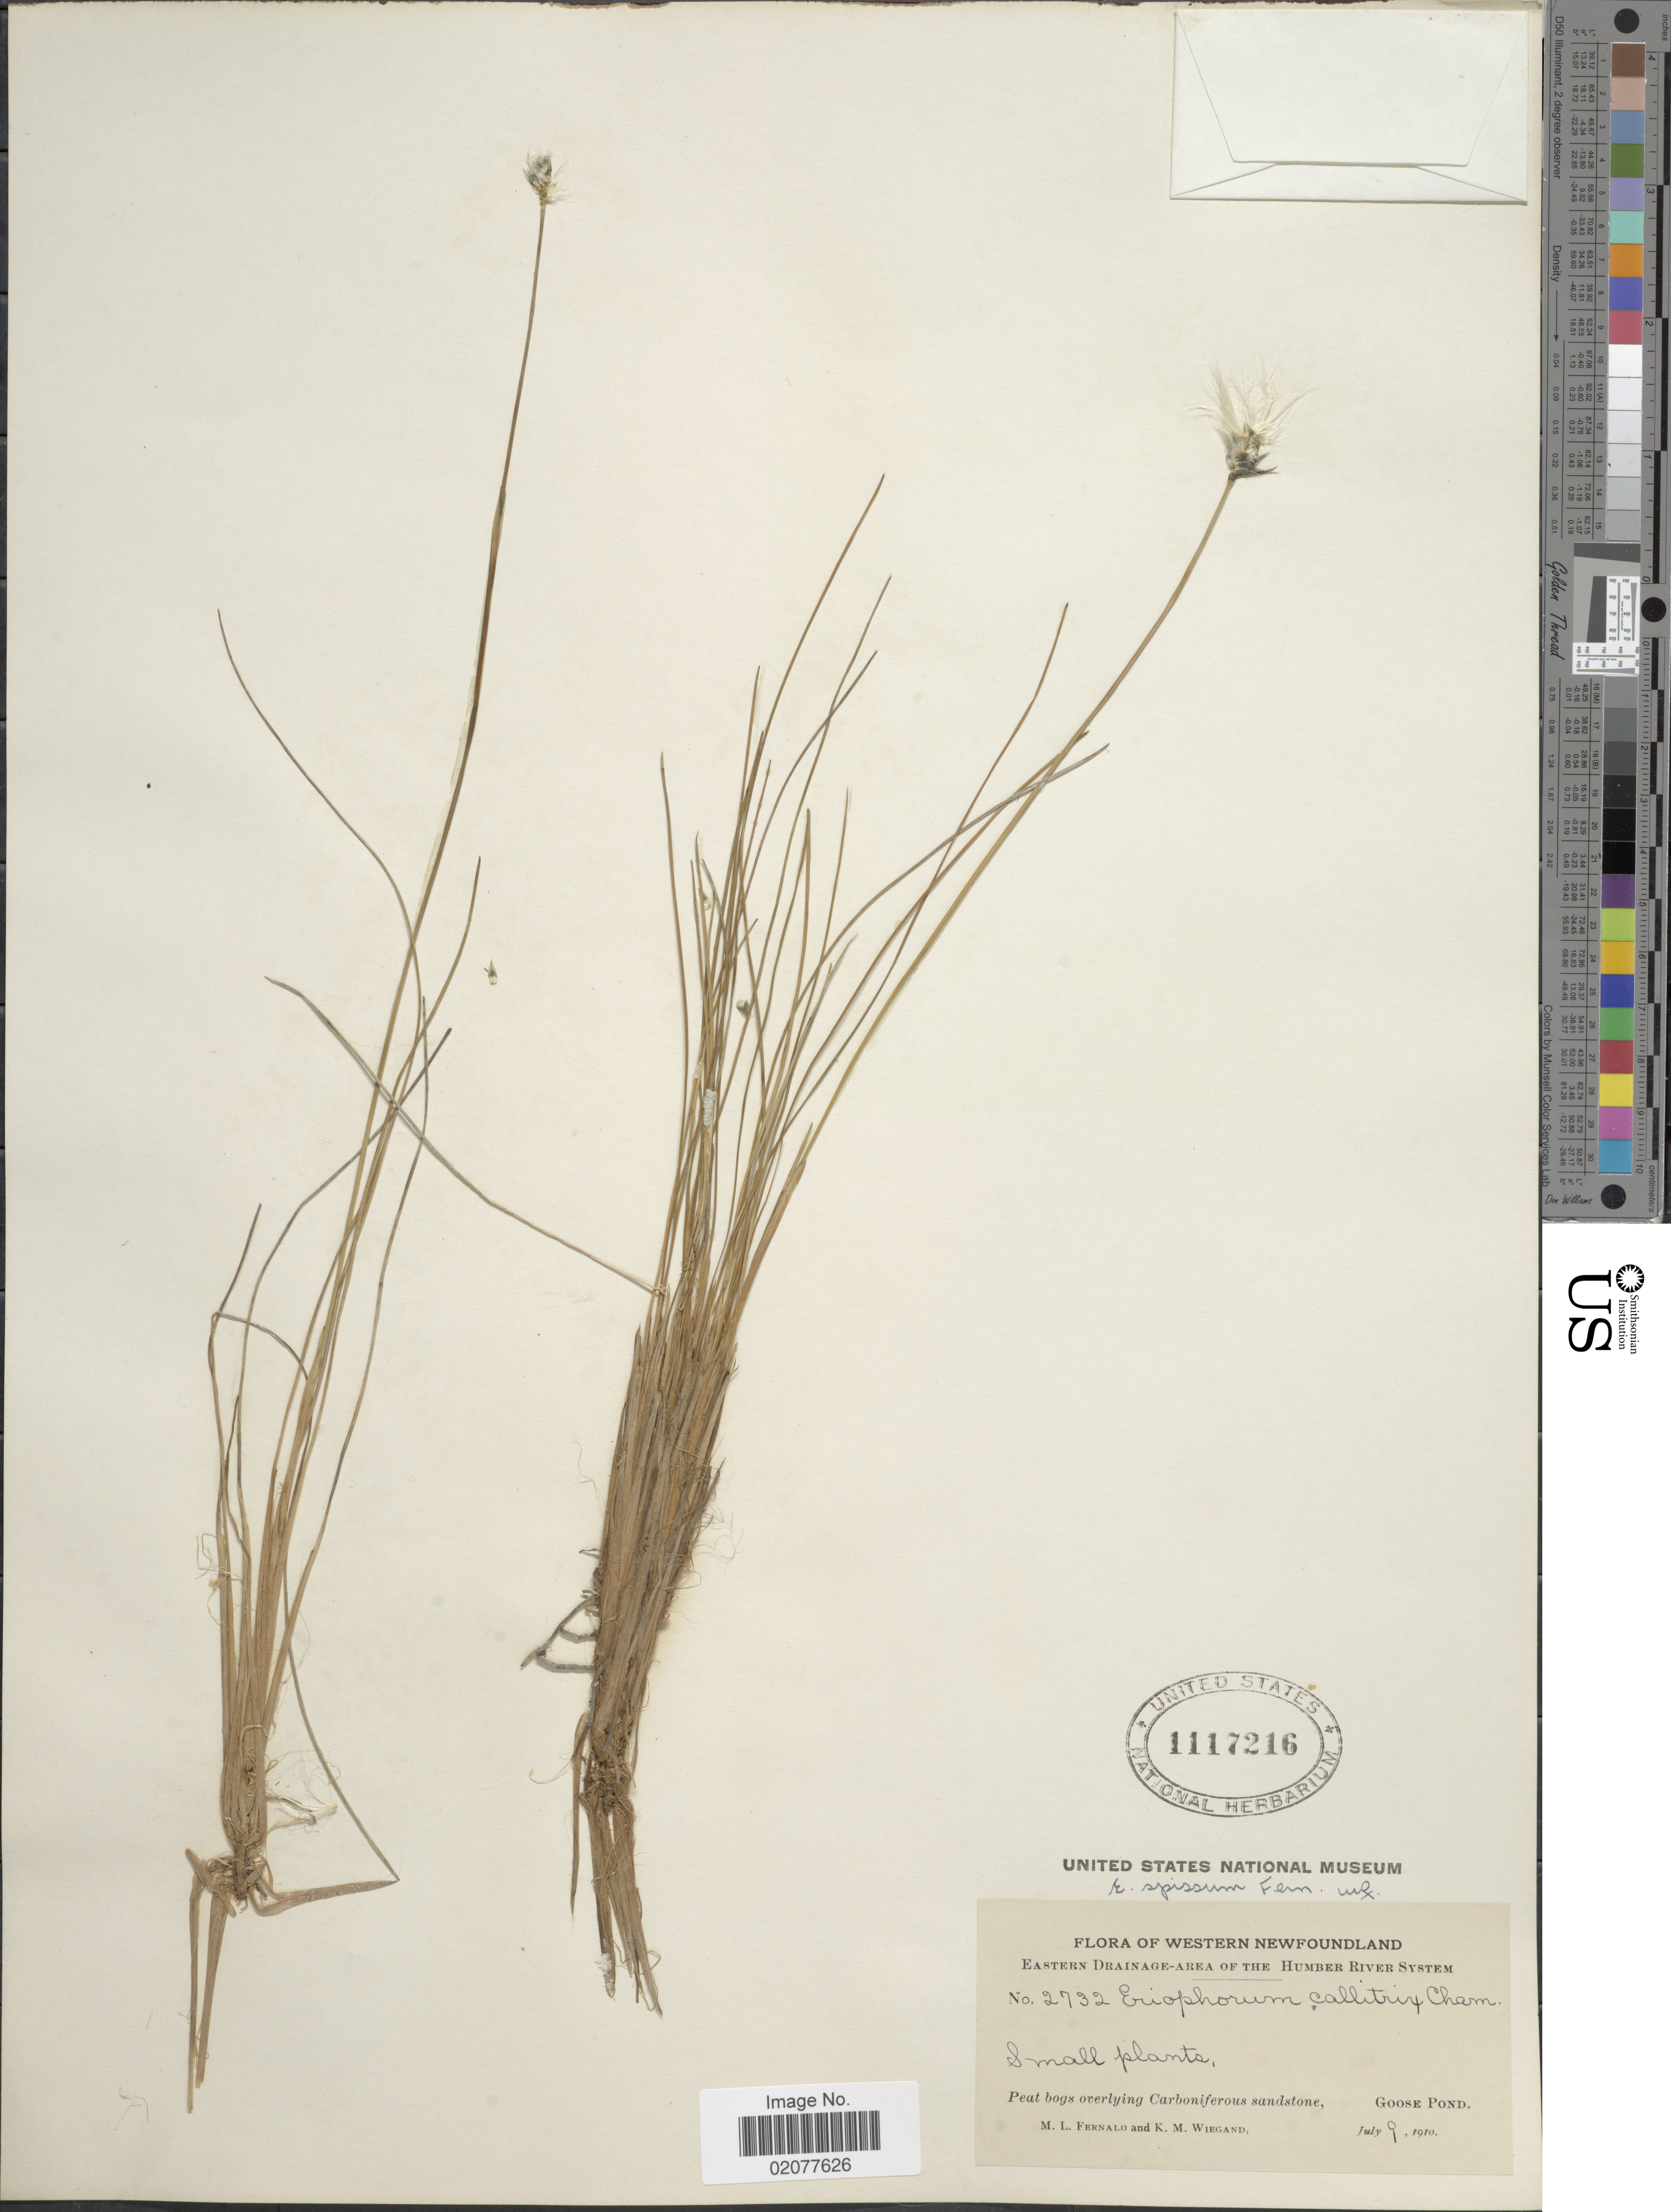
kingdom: Plantae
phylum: Tracheophyta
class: Liliopsida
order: Poales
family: Cyperaceae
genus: Eriophorum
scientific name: Eriophorum spissum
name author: Fernald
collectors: M. L. Fernald & K. M. Wiegand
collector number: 2732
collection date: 1910-07-09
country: Canada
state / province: Newfoundland and Labrador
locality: Western Newfoundland. Eastern Drainage-area of the Humber River System. Goose Pond.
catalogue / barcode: US 1117216